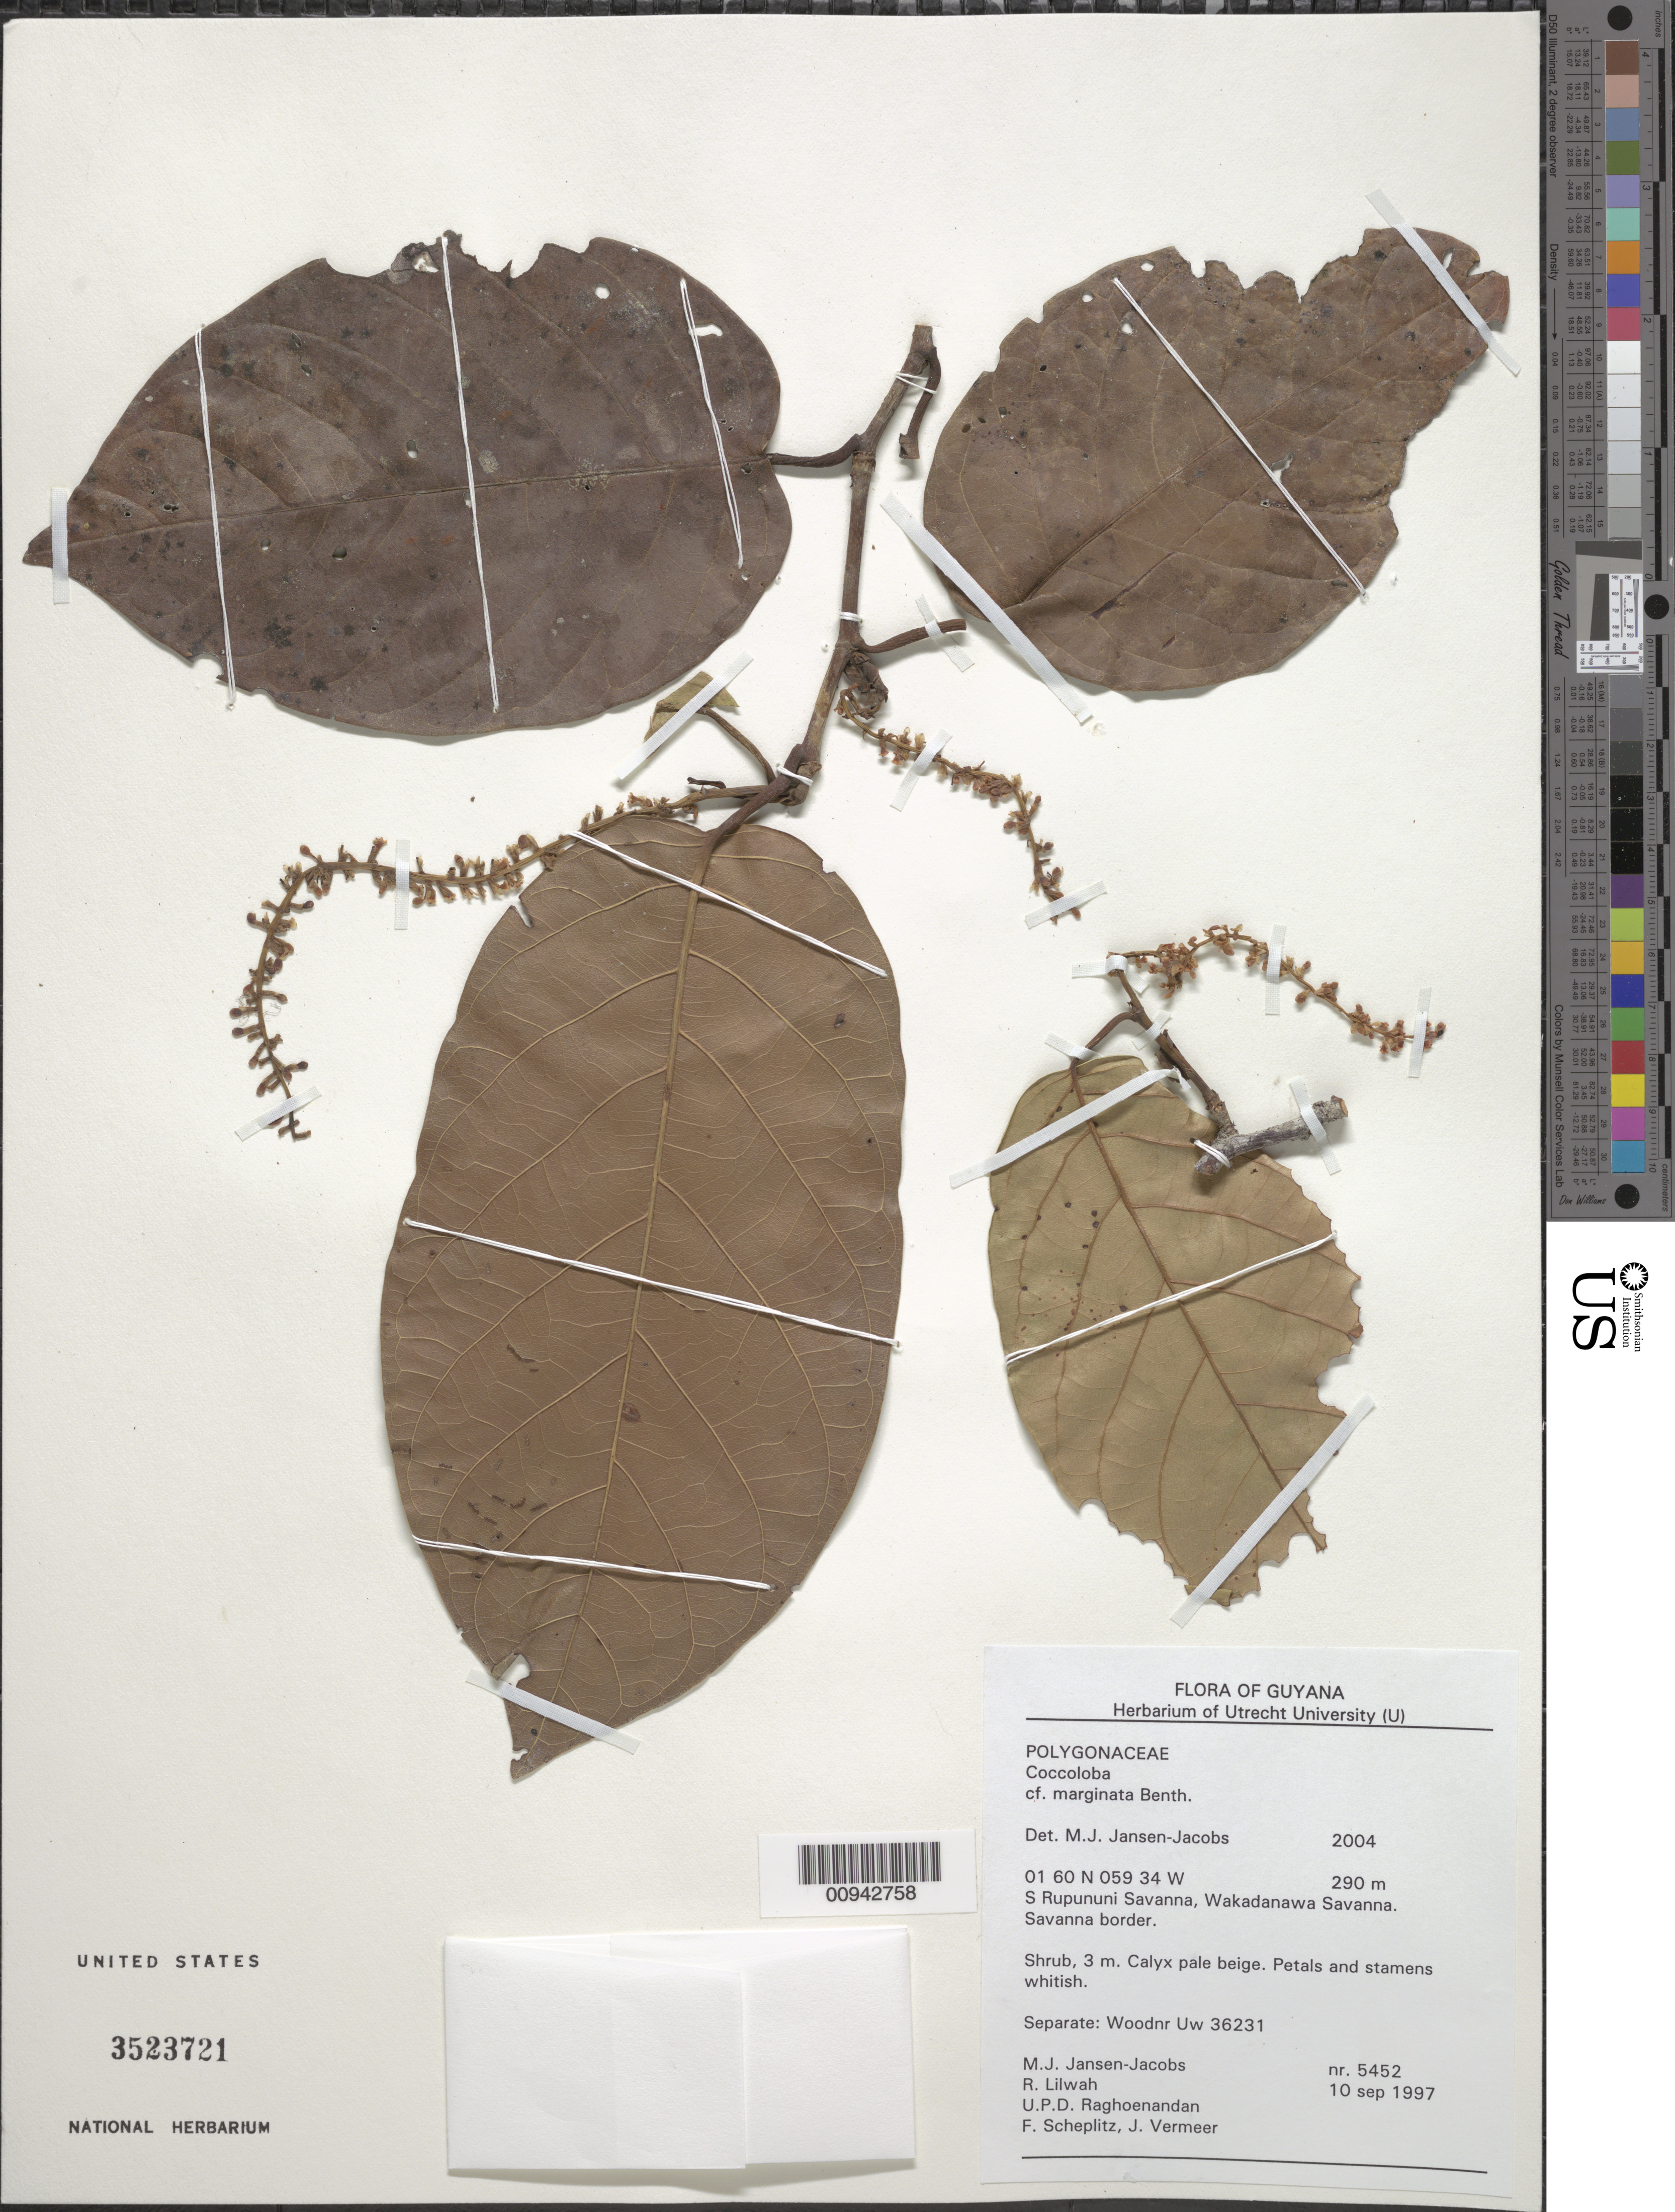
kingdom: Plantae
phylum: Tracheophyta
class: Magnoliopsida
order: Caryophyllales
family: Polygonaceae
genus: Coccoloba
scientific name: Coccoloba marginata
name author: Benth.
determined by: Jansen-Jacobs, M. J., (U), Nationaal Herbarium Nederland, Utrecht University branch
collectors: M. J. Jansen-Jacobs, R. Lilwah, U. Raghoenandan, F. Scheplitz & J. Vermeer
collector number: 5452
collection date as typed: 10-Sep-97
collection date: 1997-09-10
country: Guyana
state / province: U. Takutu-U. Essequibo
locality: S. Rupununi Savanna, Wakadanawa Savanna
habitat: Savanna border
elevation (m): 290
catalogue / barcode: US 3523721